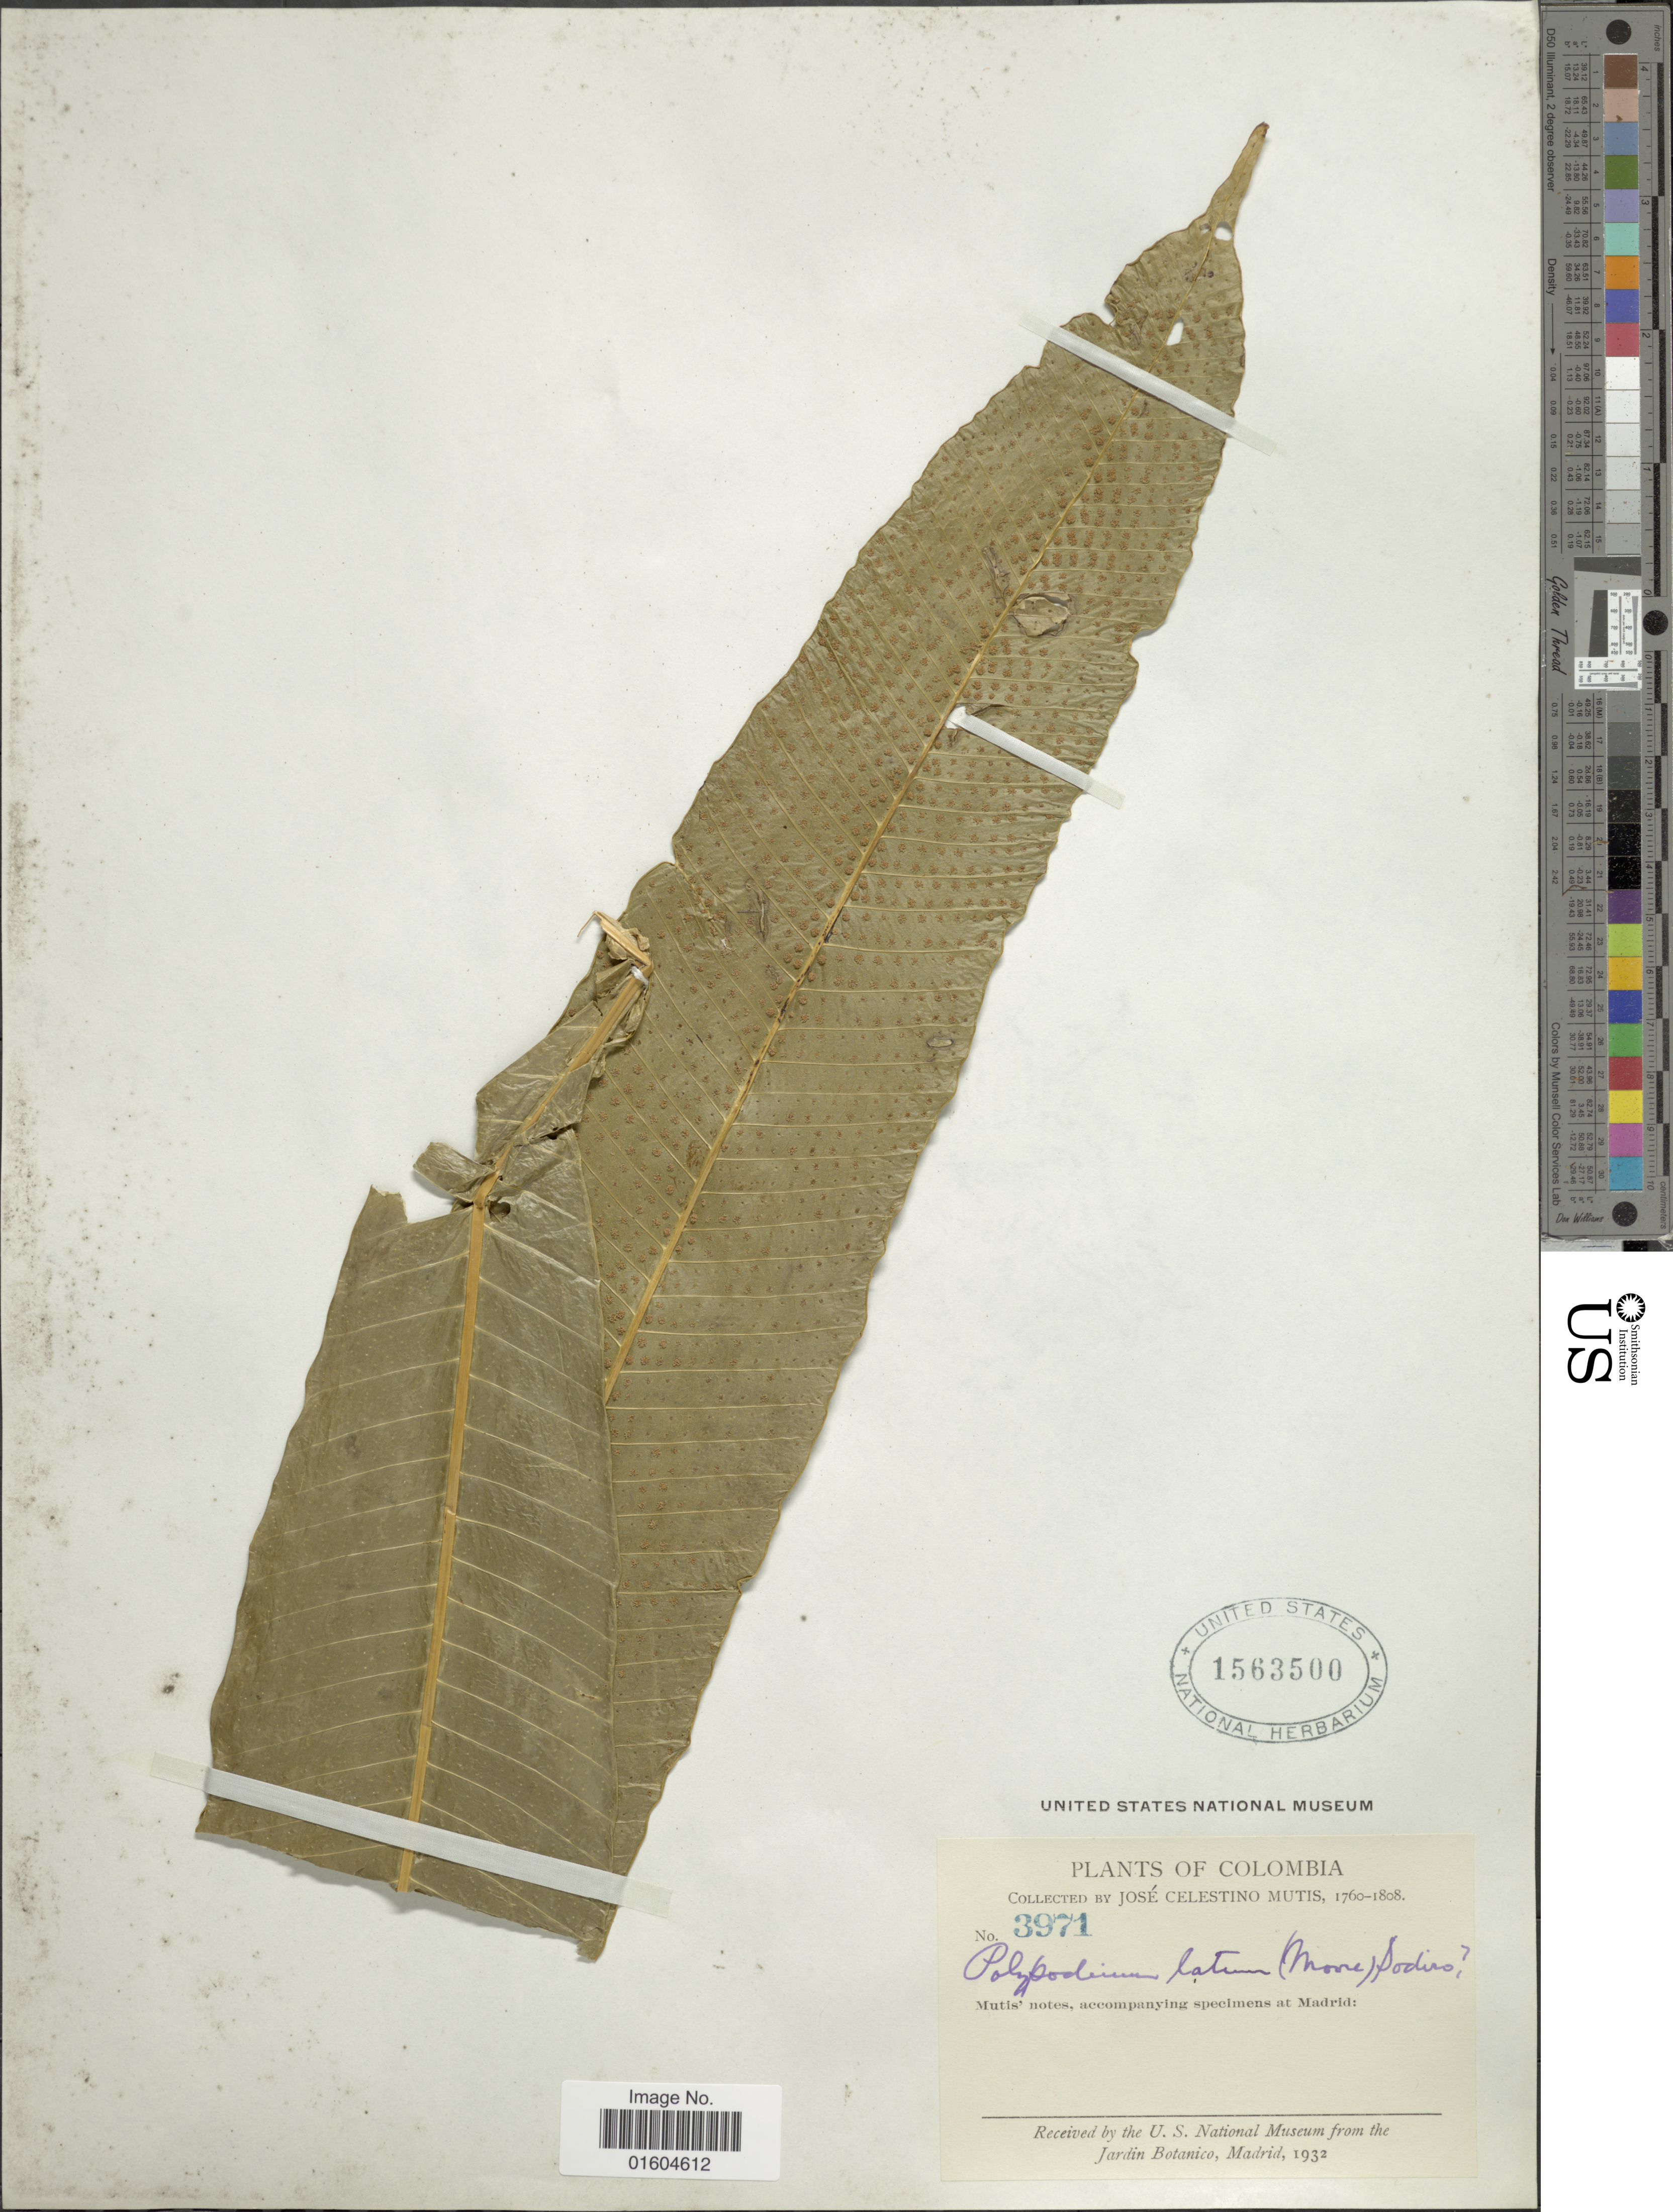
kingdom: Plantae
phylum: Tracheophyta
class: Polypodiopsida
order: Polypodiales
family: Polypodiaceae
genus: Campyloneurum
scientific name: Campyloneurum phyllitidis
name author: (L.) C. Presl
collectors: J. C. B. Mutis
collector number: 3971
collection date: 1760/1808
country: Colombia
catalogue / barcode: US 1563500